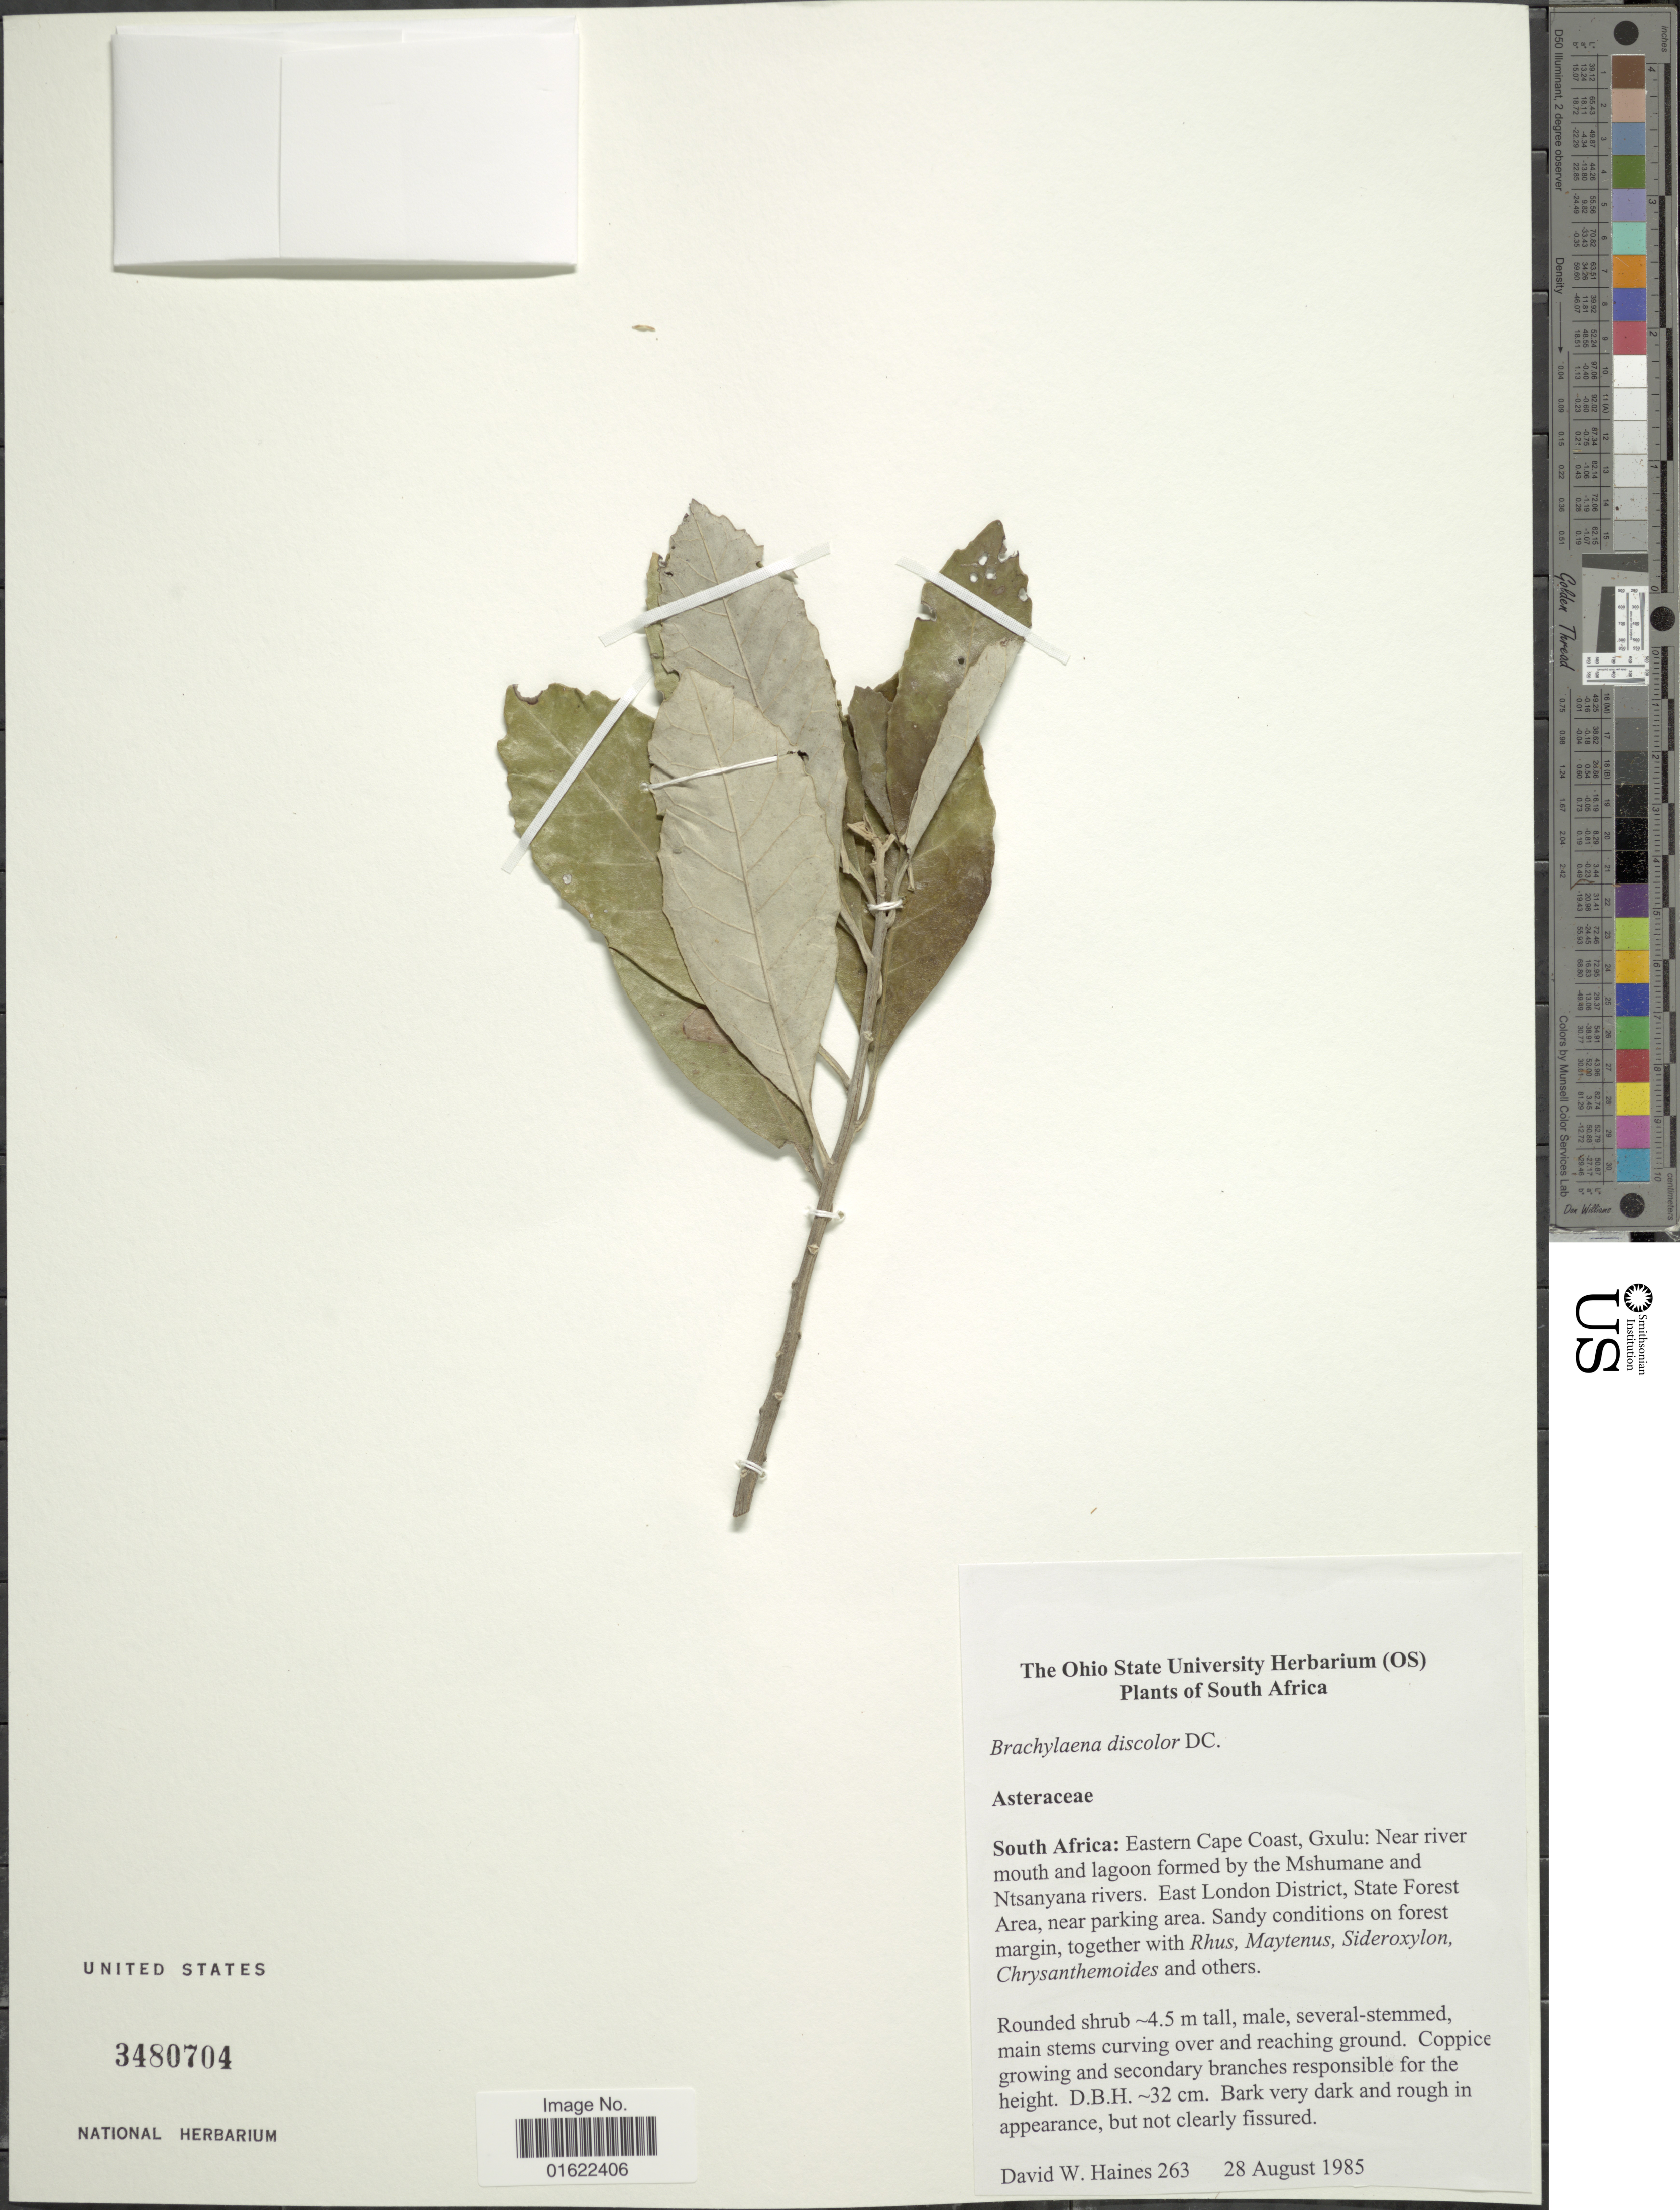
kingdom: Plantae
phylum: Tracheophyta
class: Magnoliopsida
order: Asterales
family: Asteraceae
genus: Brachylaena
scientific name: Brachylaena discolor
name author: DC.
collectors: D. Haines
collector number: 263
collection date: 1985-08-28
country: South Africa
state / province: Eastern Cape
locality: Eastern Cape Coast, Gxulu: Near river mouth and lagoon formed by the Mshumane and Ntsanyana rivers. East London District, State Forest Area, near parking area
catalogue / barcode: US 3480704